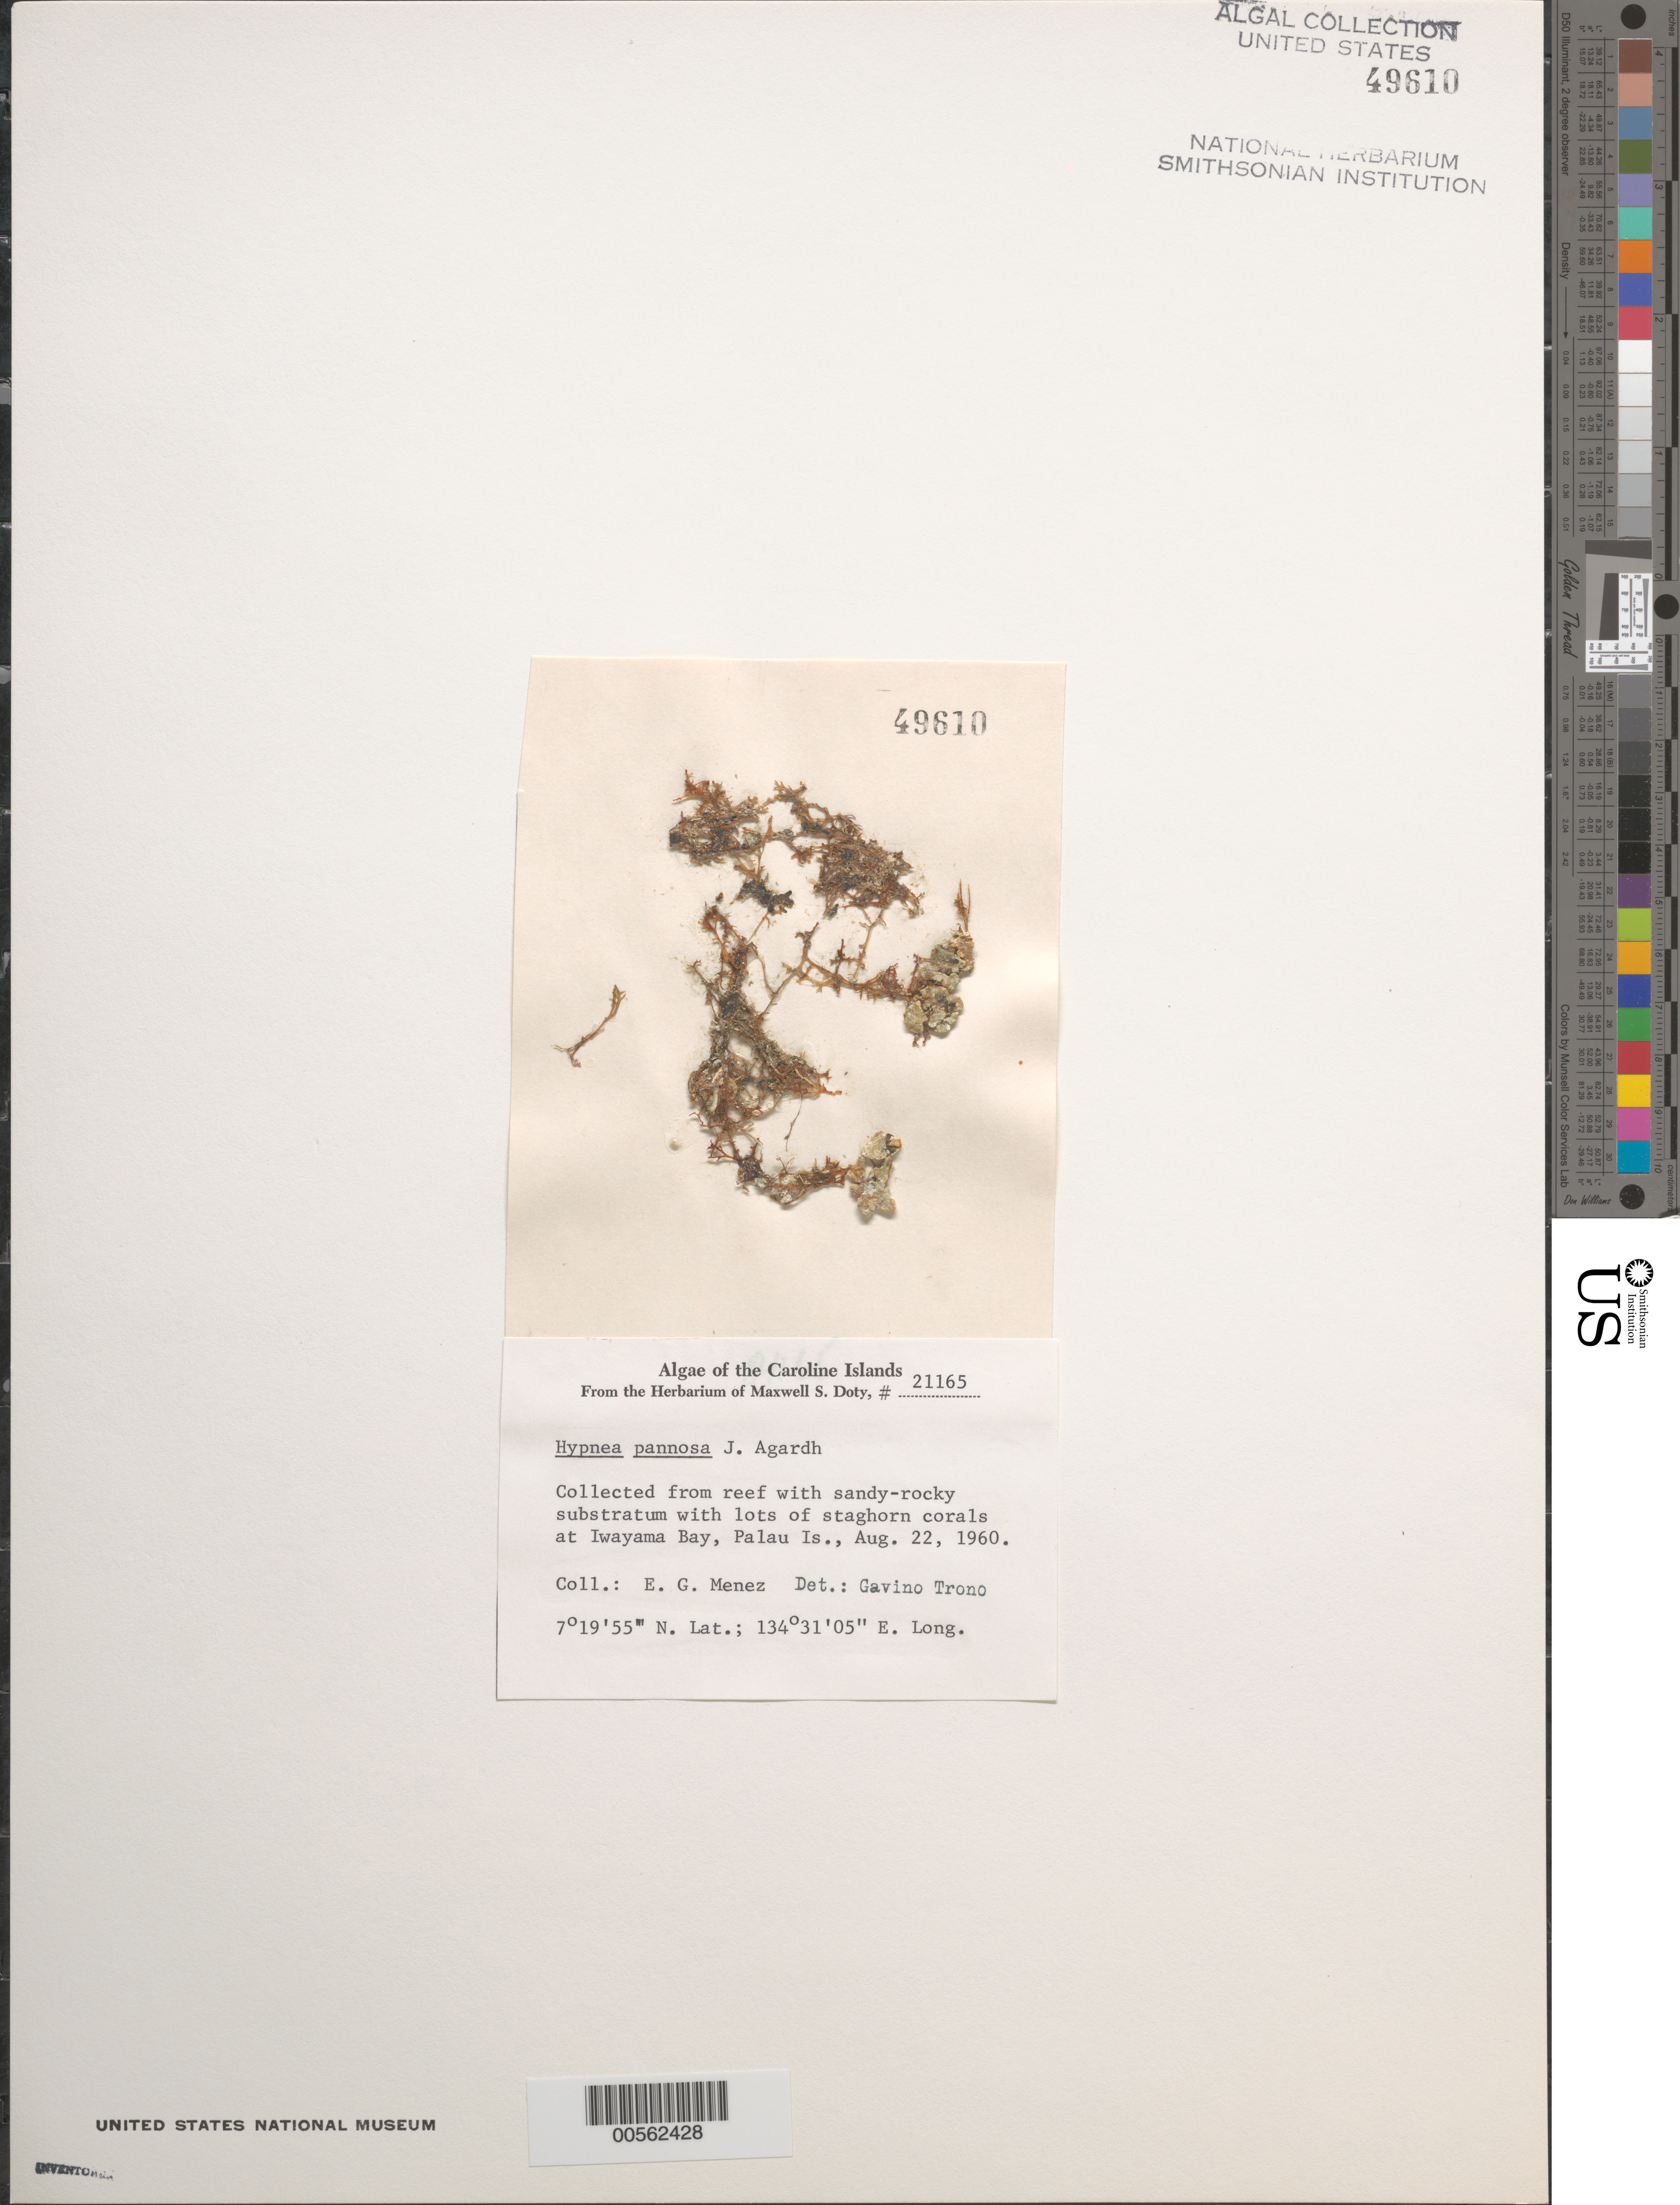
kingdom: Plantae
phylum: Rhodophyta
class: Florideophyceae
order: Gigartinales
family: Cystocloniaceae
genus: Hypnea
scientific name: Hypnea pannosa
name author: J. Agardh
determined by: Trono, Gavino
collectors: Meñez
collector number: MSD 21165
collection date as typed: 22 Aug 1960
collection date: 1960-08-22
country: Palau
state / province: Koror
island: Oreor (Koror)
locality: Iwayama Bay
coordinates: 7 19' 55" N, 134 31' 05" E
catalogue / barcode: US 49610